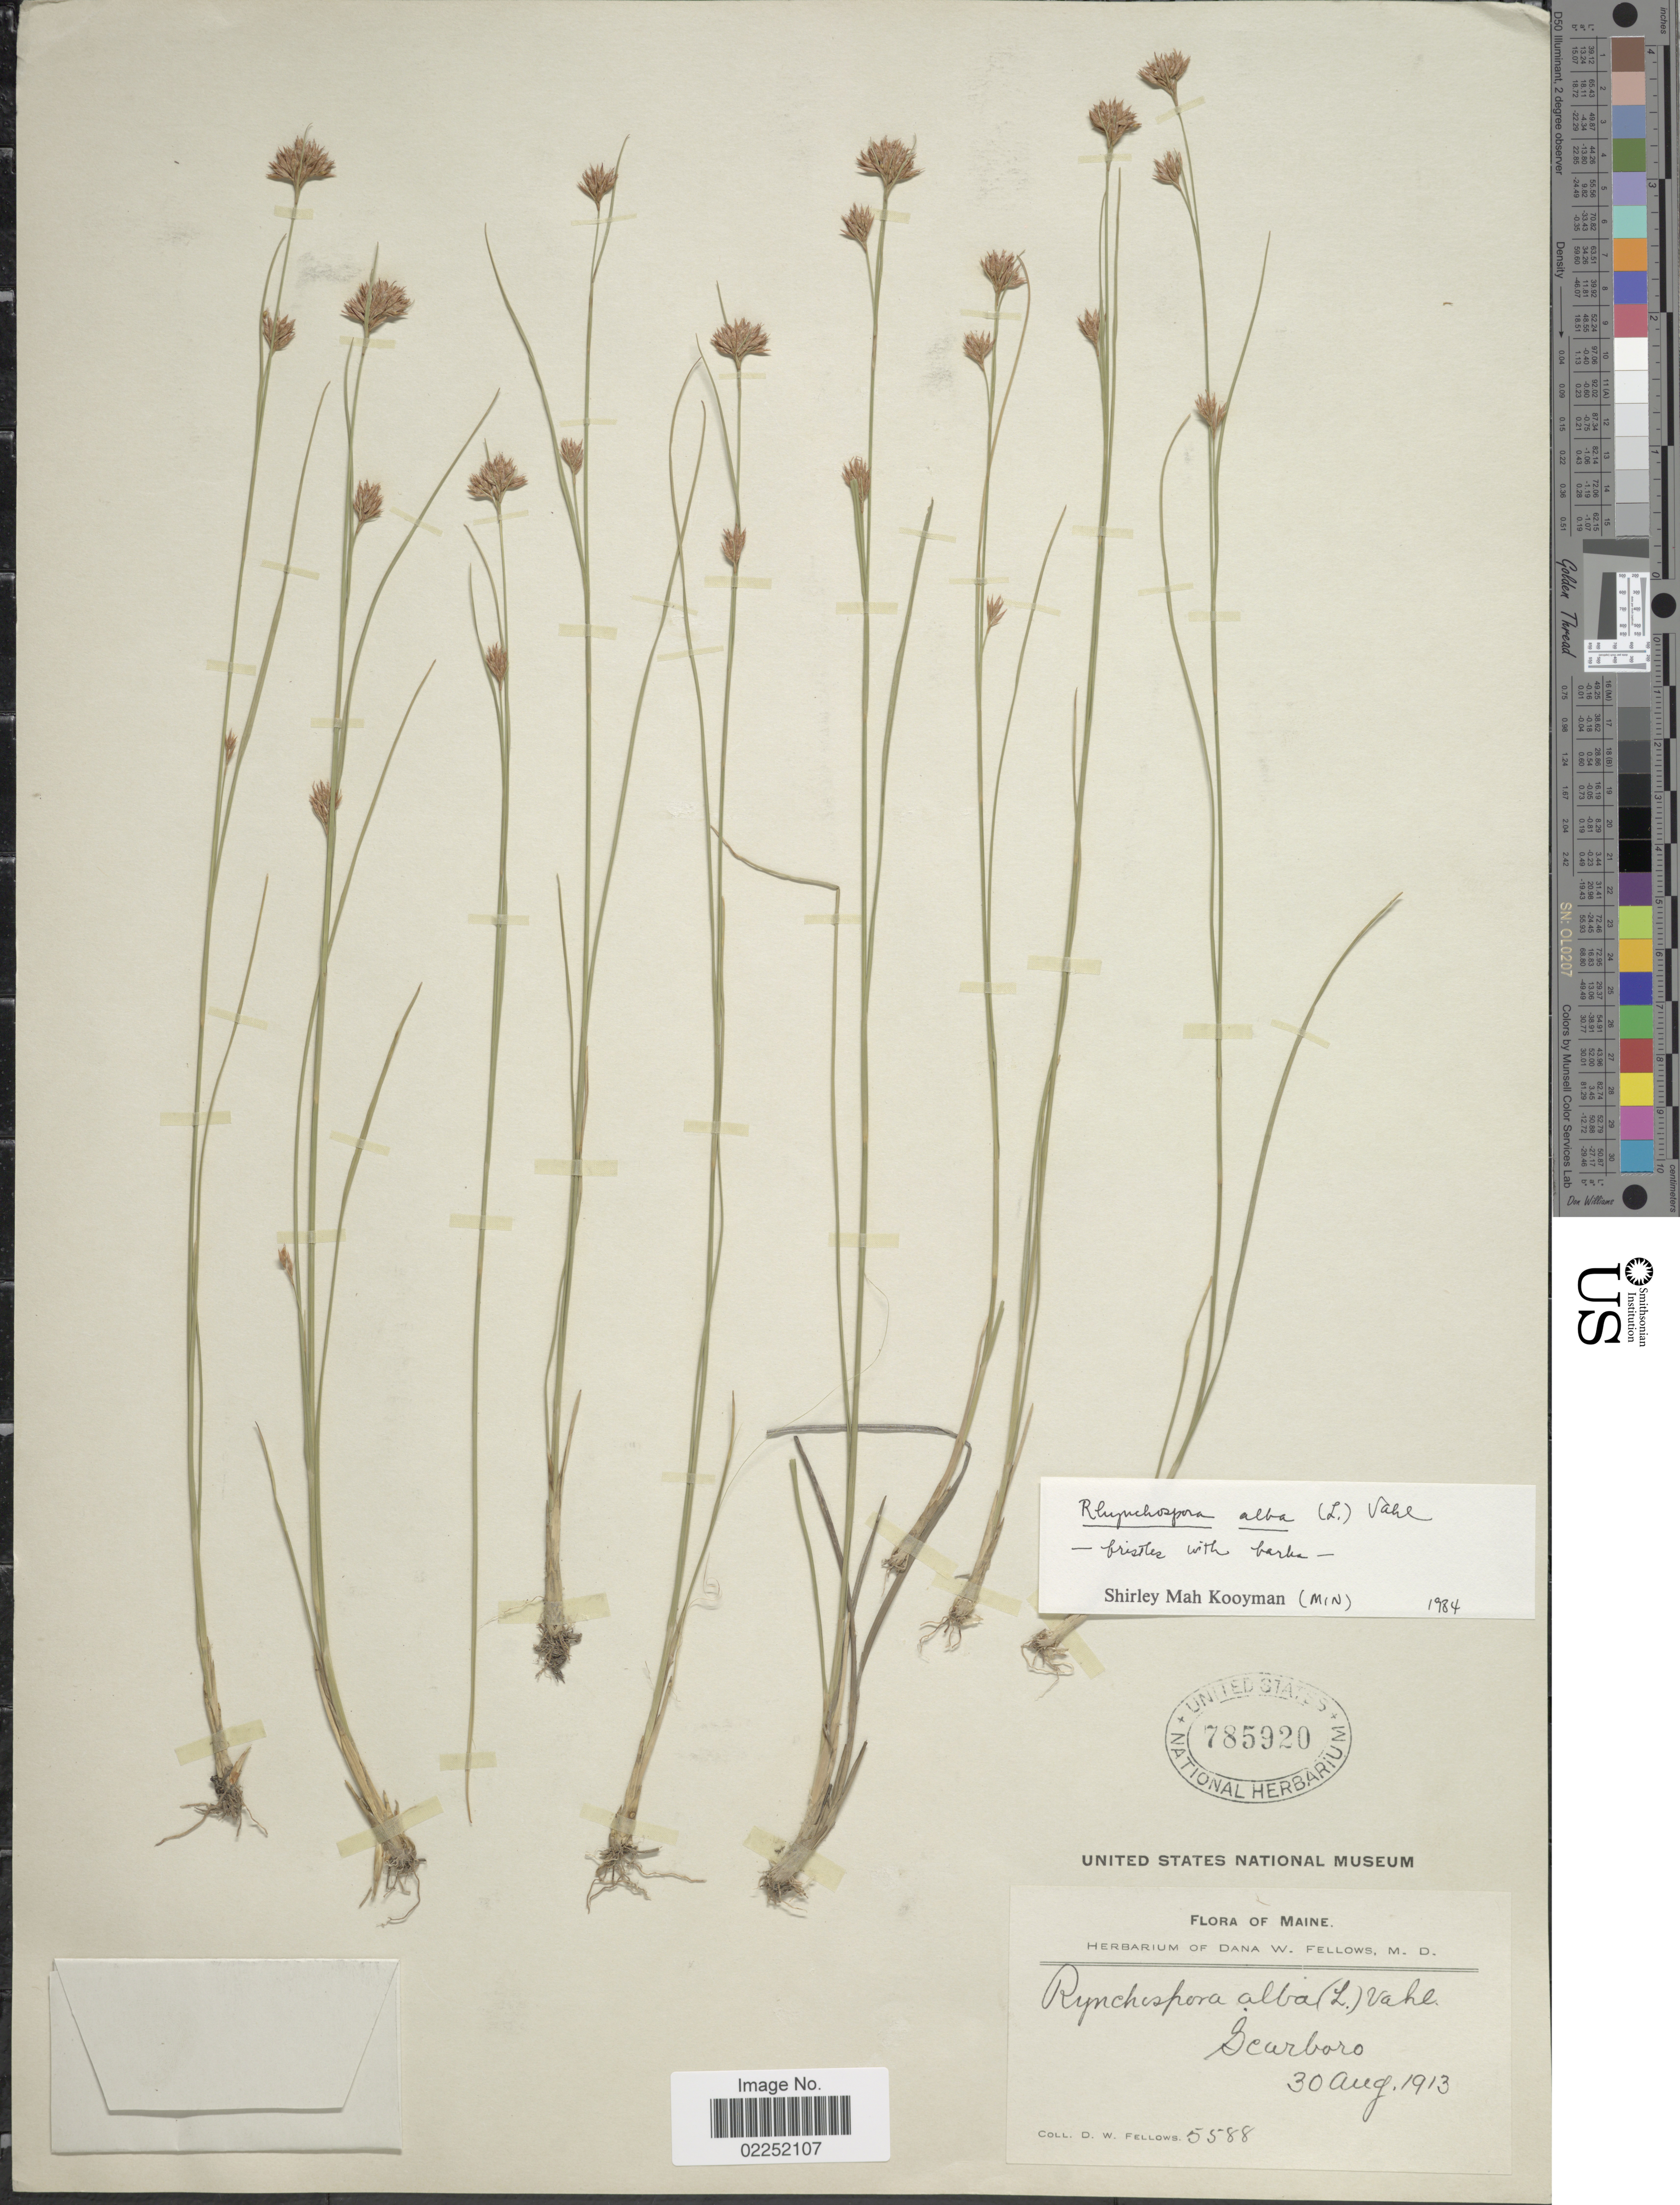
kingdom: Plantae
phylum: Tracheophyta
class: Liliopsida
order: Poales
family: Cyperaceae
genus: Rhynchospora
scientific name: Rhynchospora alba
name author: (L.) Vahl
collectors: D. W. Fellows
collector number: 5588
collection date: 1913-08-30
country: United States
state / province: Maine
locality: Scarboro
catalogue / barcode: US 785920